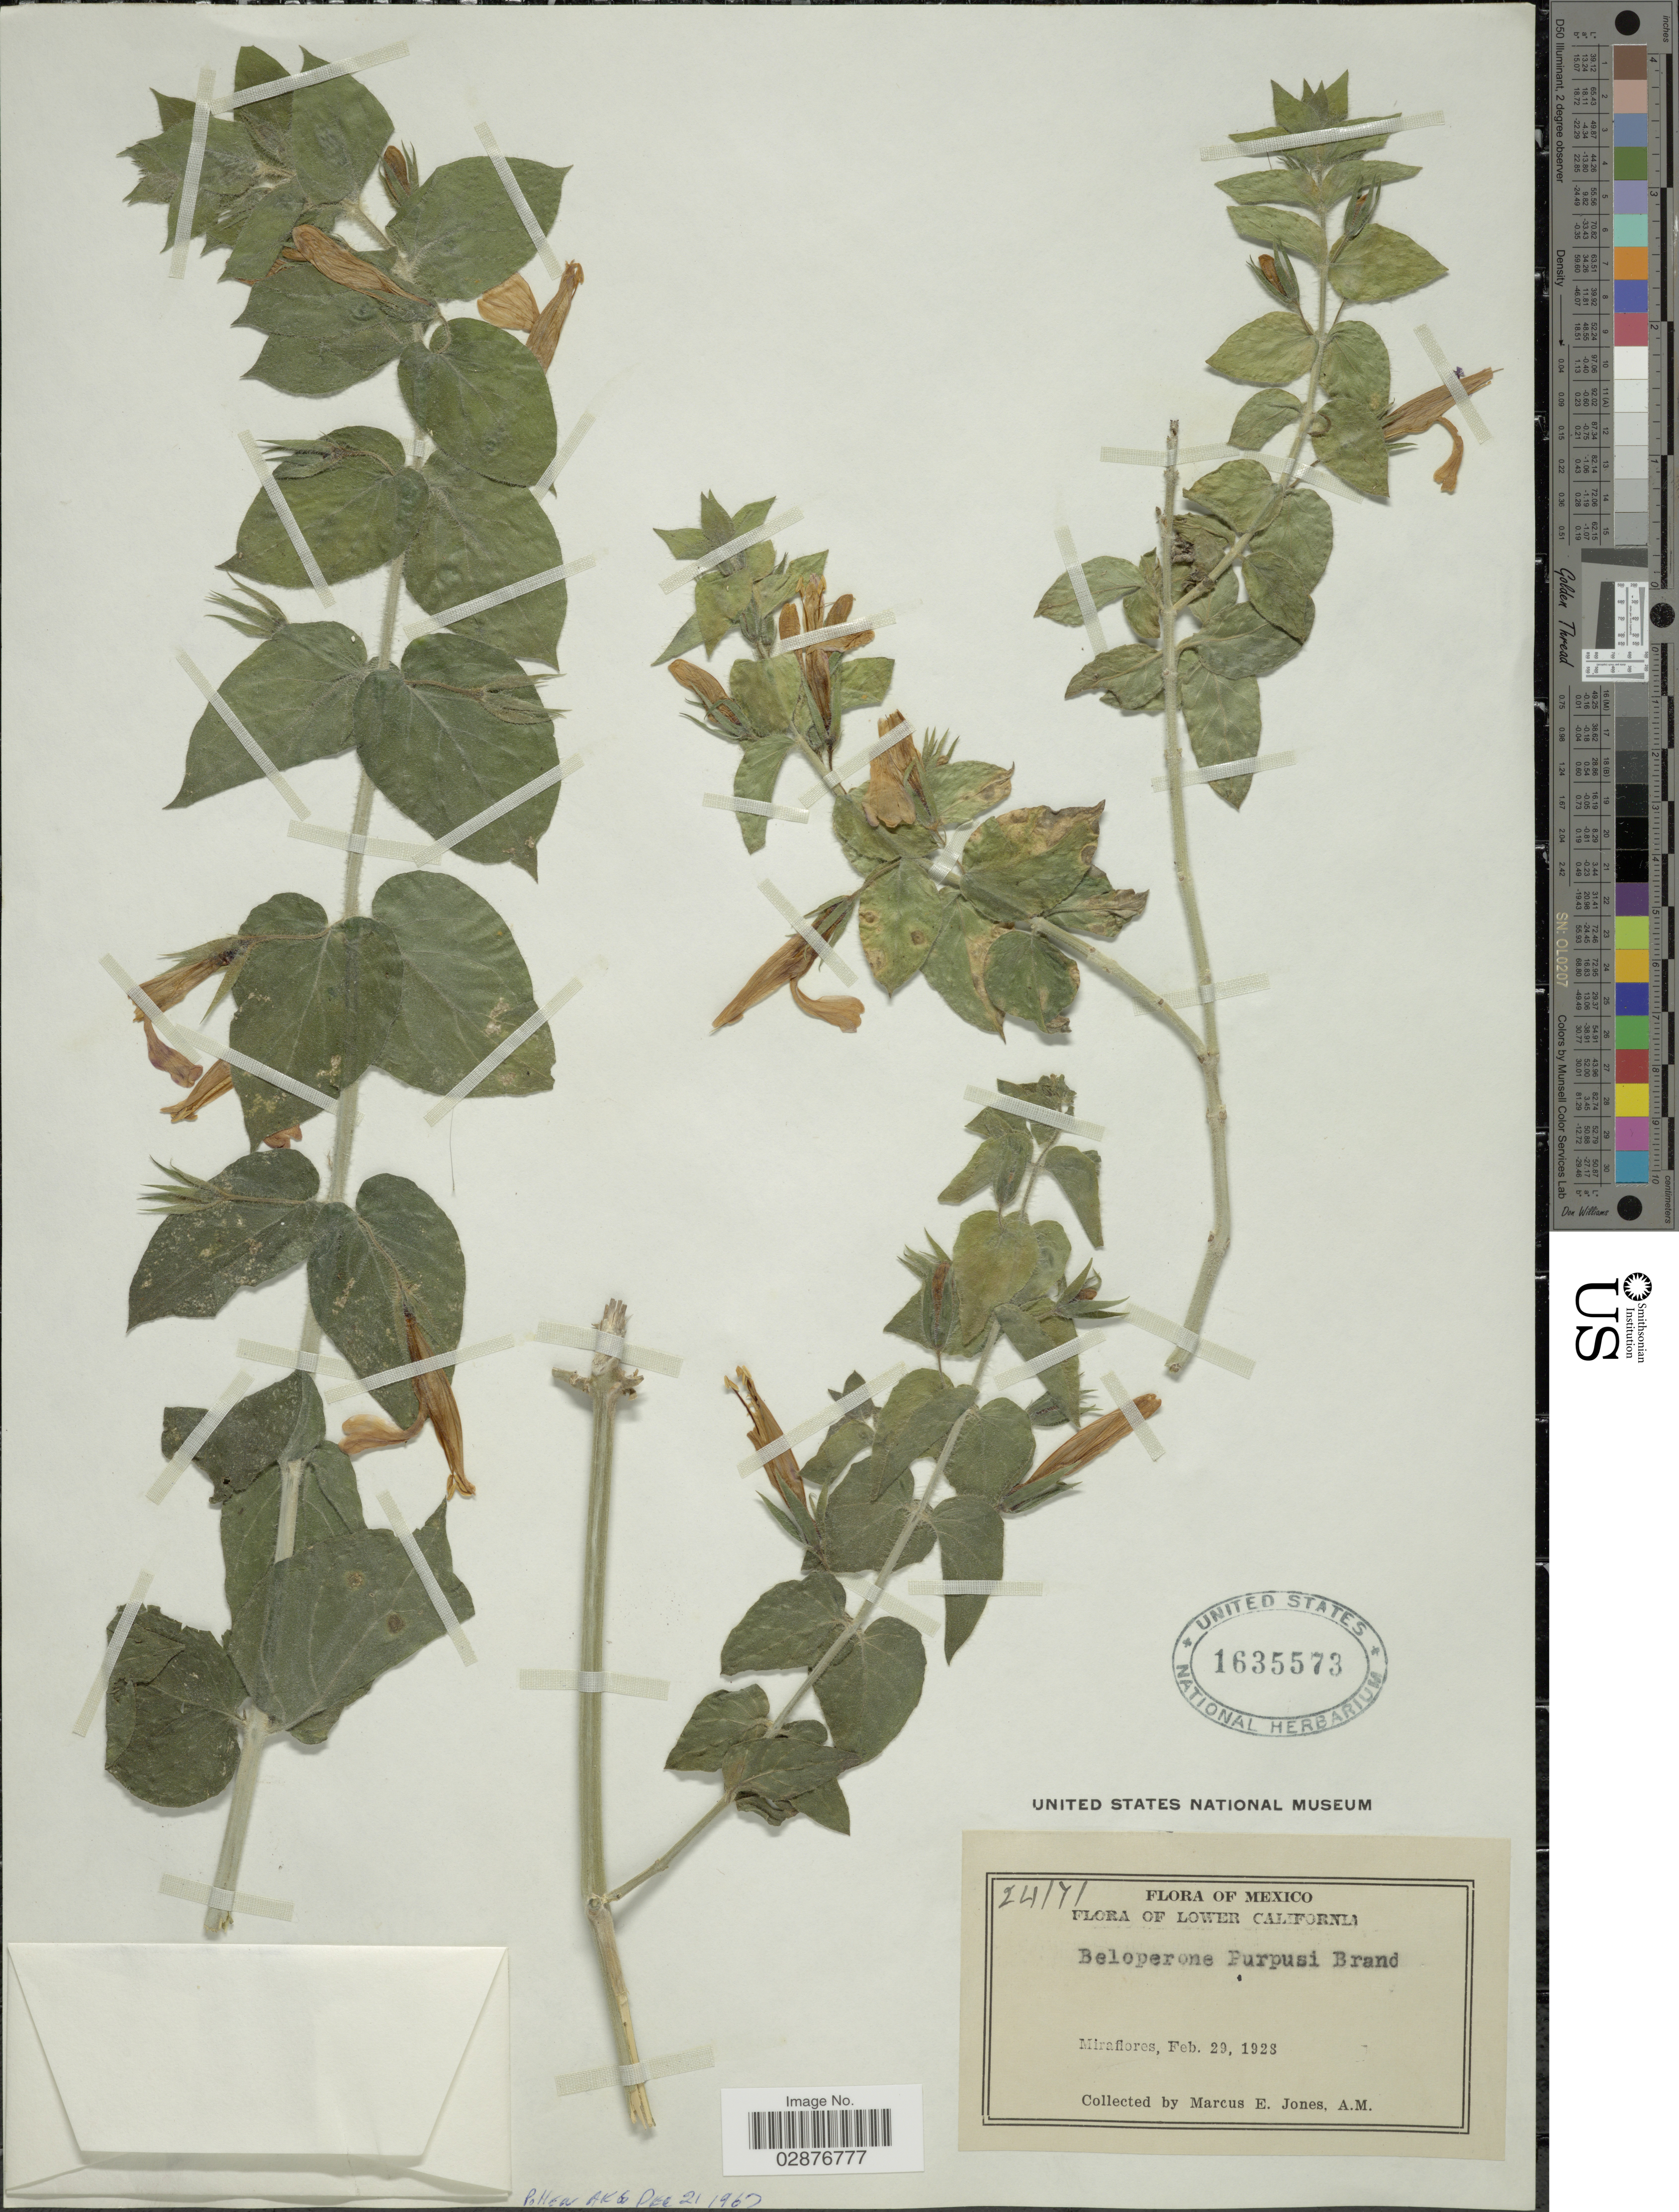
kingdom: Plantae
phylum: Tracheophyta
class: Magnoliopsida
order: Lamiales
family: Acanthaceae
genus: Justicia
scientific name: Justicia purpusii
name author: (Brandegee) D.N. Gibson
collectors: M. E. Jones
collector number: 24171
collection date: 1928-02-29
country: Mexico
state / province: Baja California Sur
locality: Lower California, Miraflores.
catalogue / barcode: US 1635573